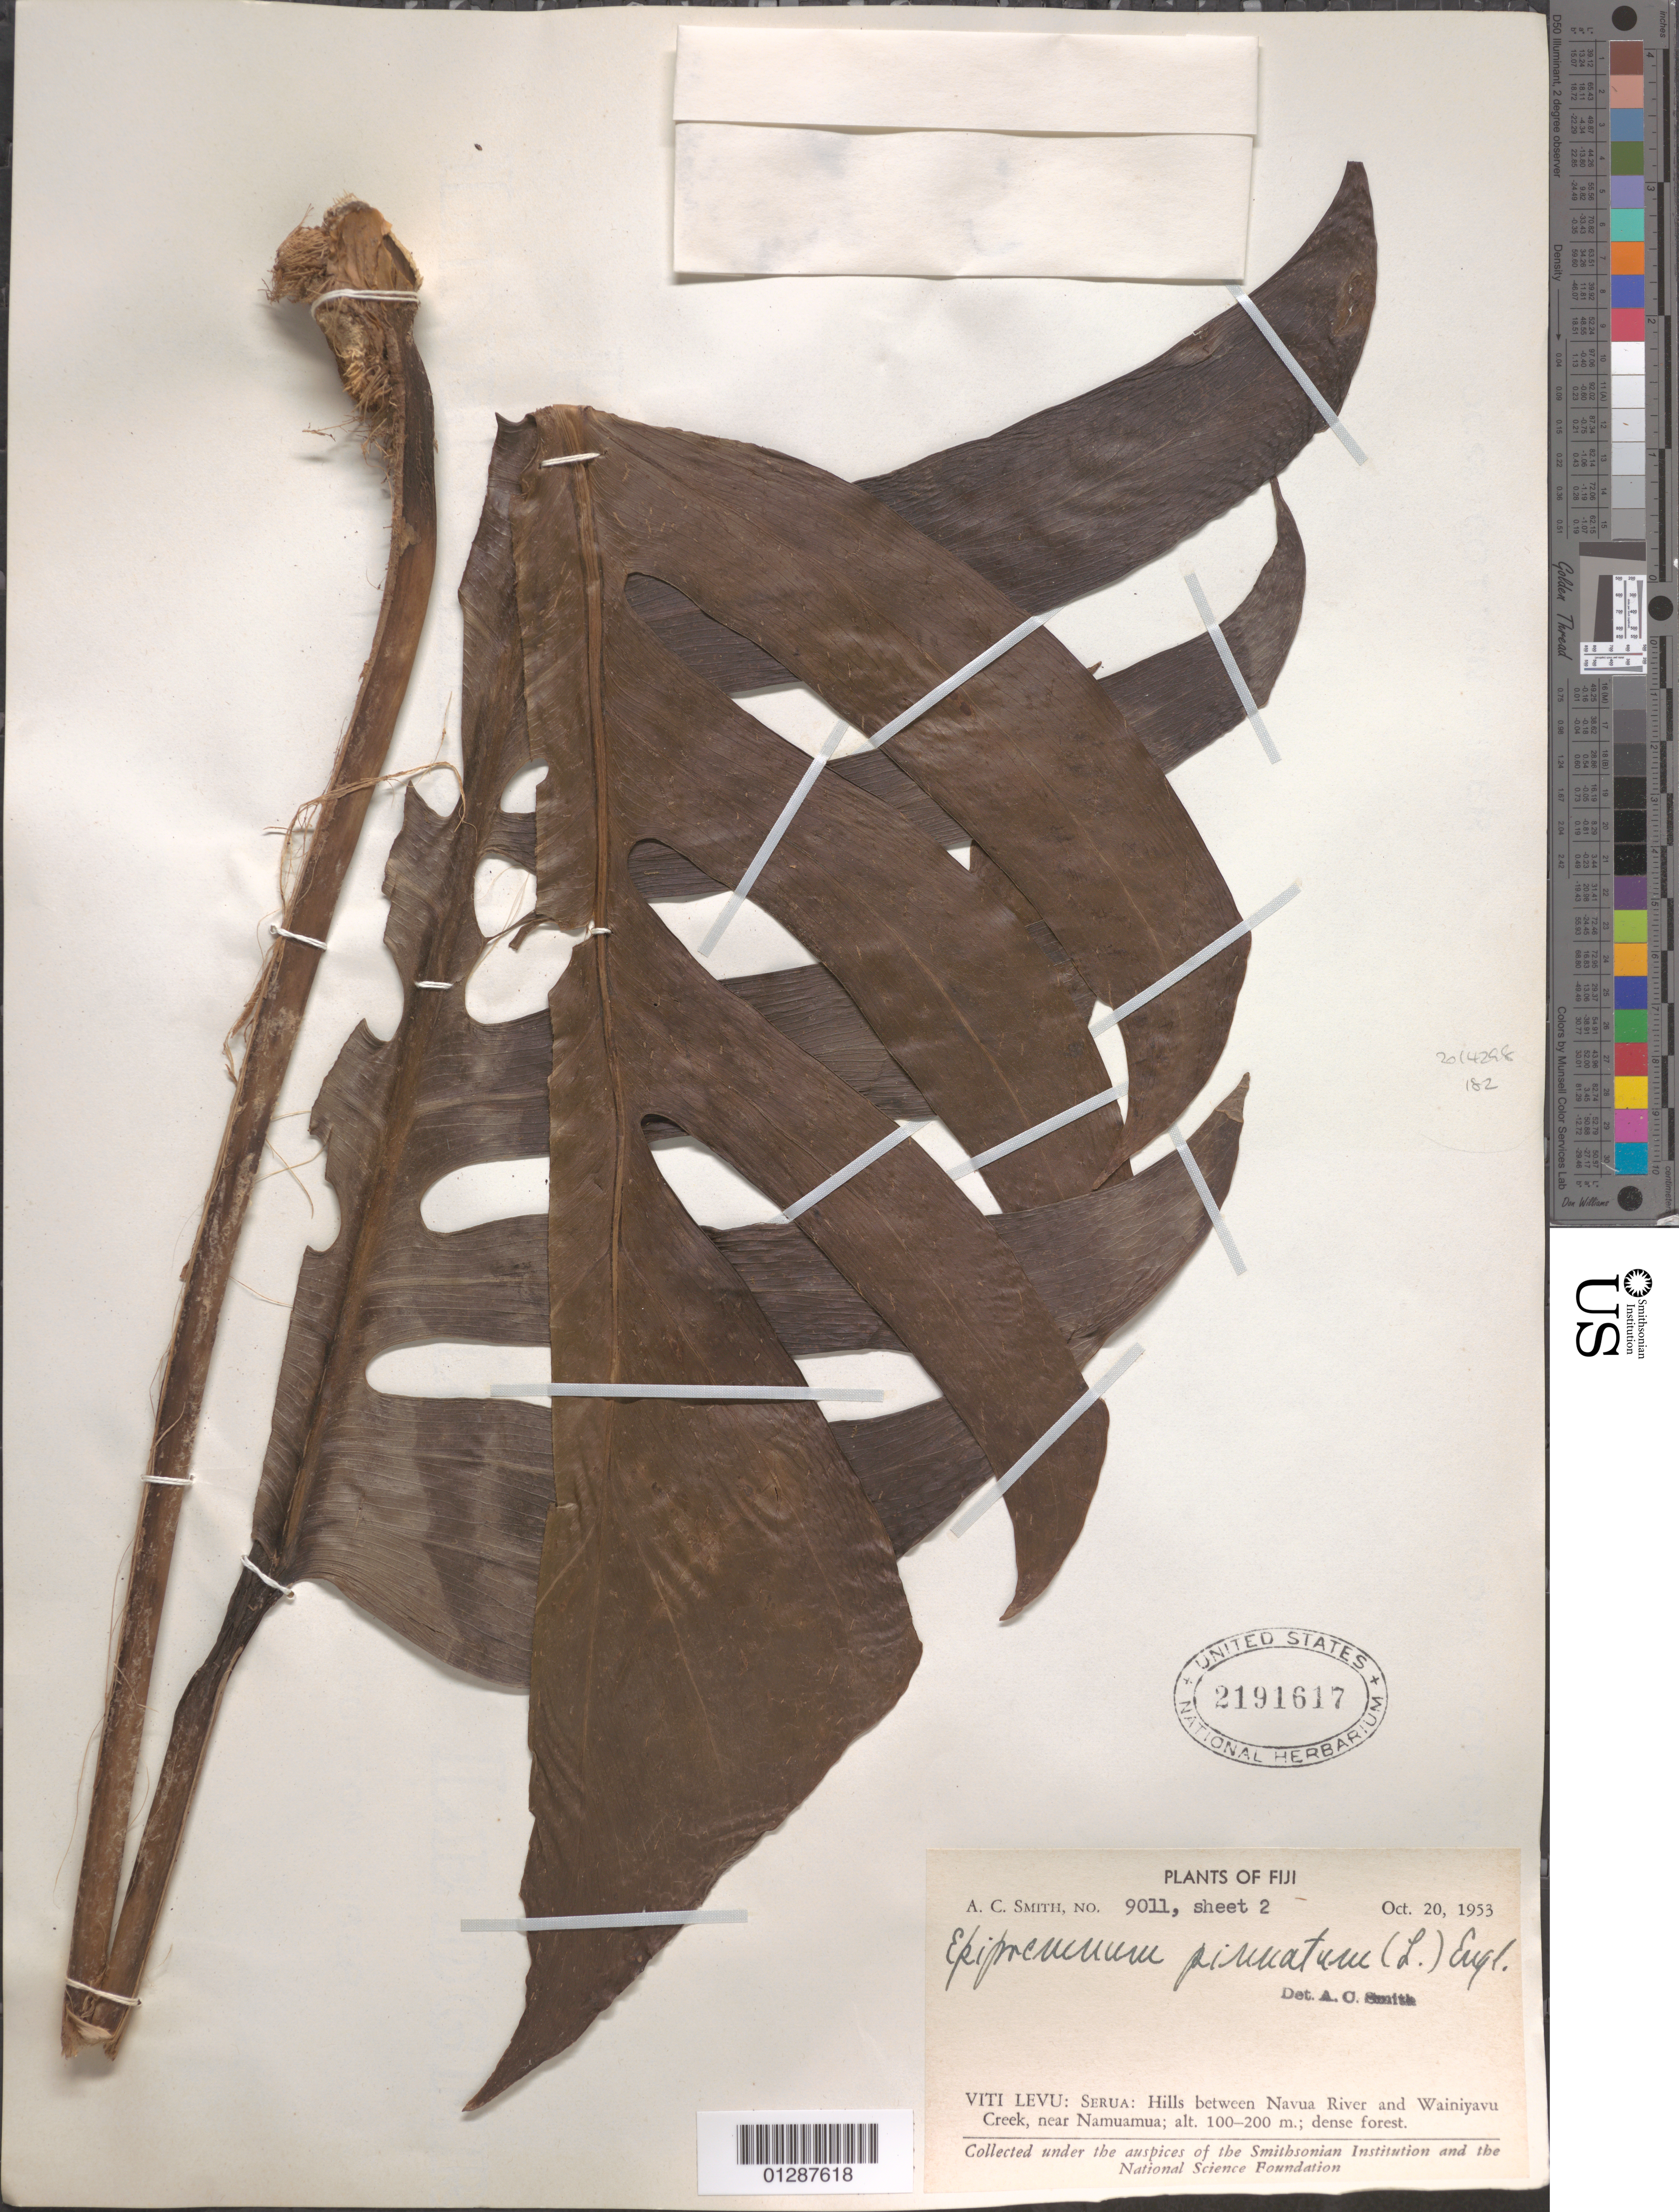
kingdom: Plantae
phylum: Tracheophyta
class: Liliopsida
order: Alismatales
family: Araceae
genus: Epipremnum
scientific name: Epipremnum pinnatum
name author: (L.) Engl.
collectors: A. C. Smith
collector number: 9011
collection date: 1953-10-20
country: Fiji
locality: Viti Levu: Serua: Hills between Navua River and Wainiyavu Creek, near Namuamua.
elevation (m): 100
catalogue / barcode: US 2191617